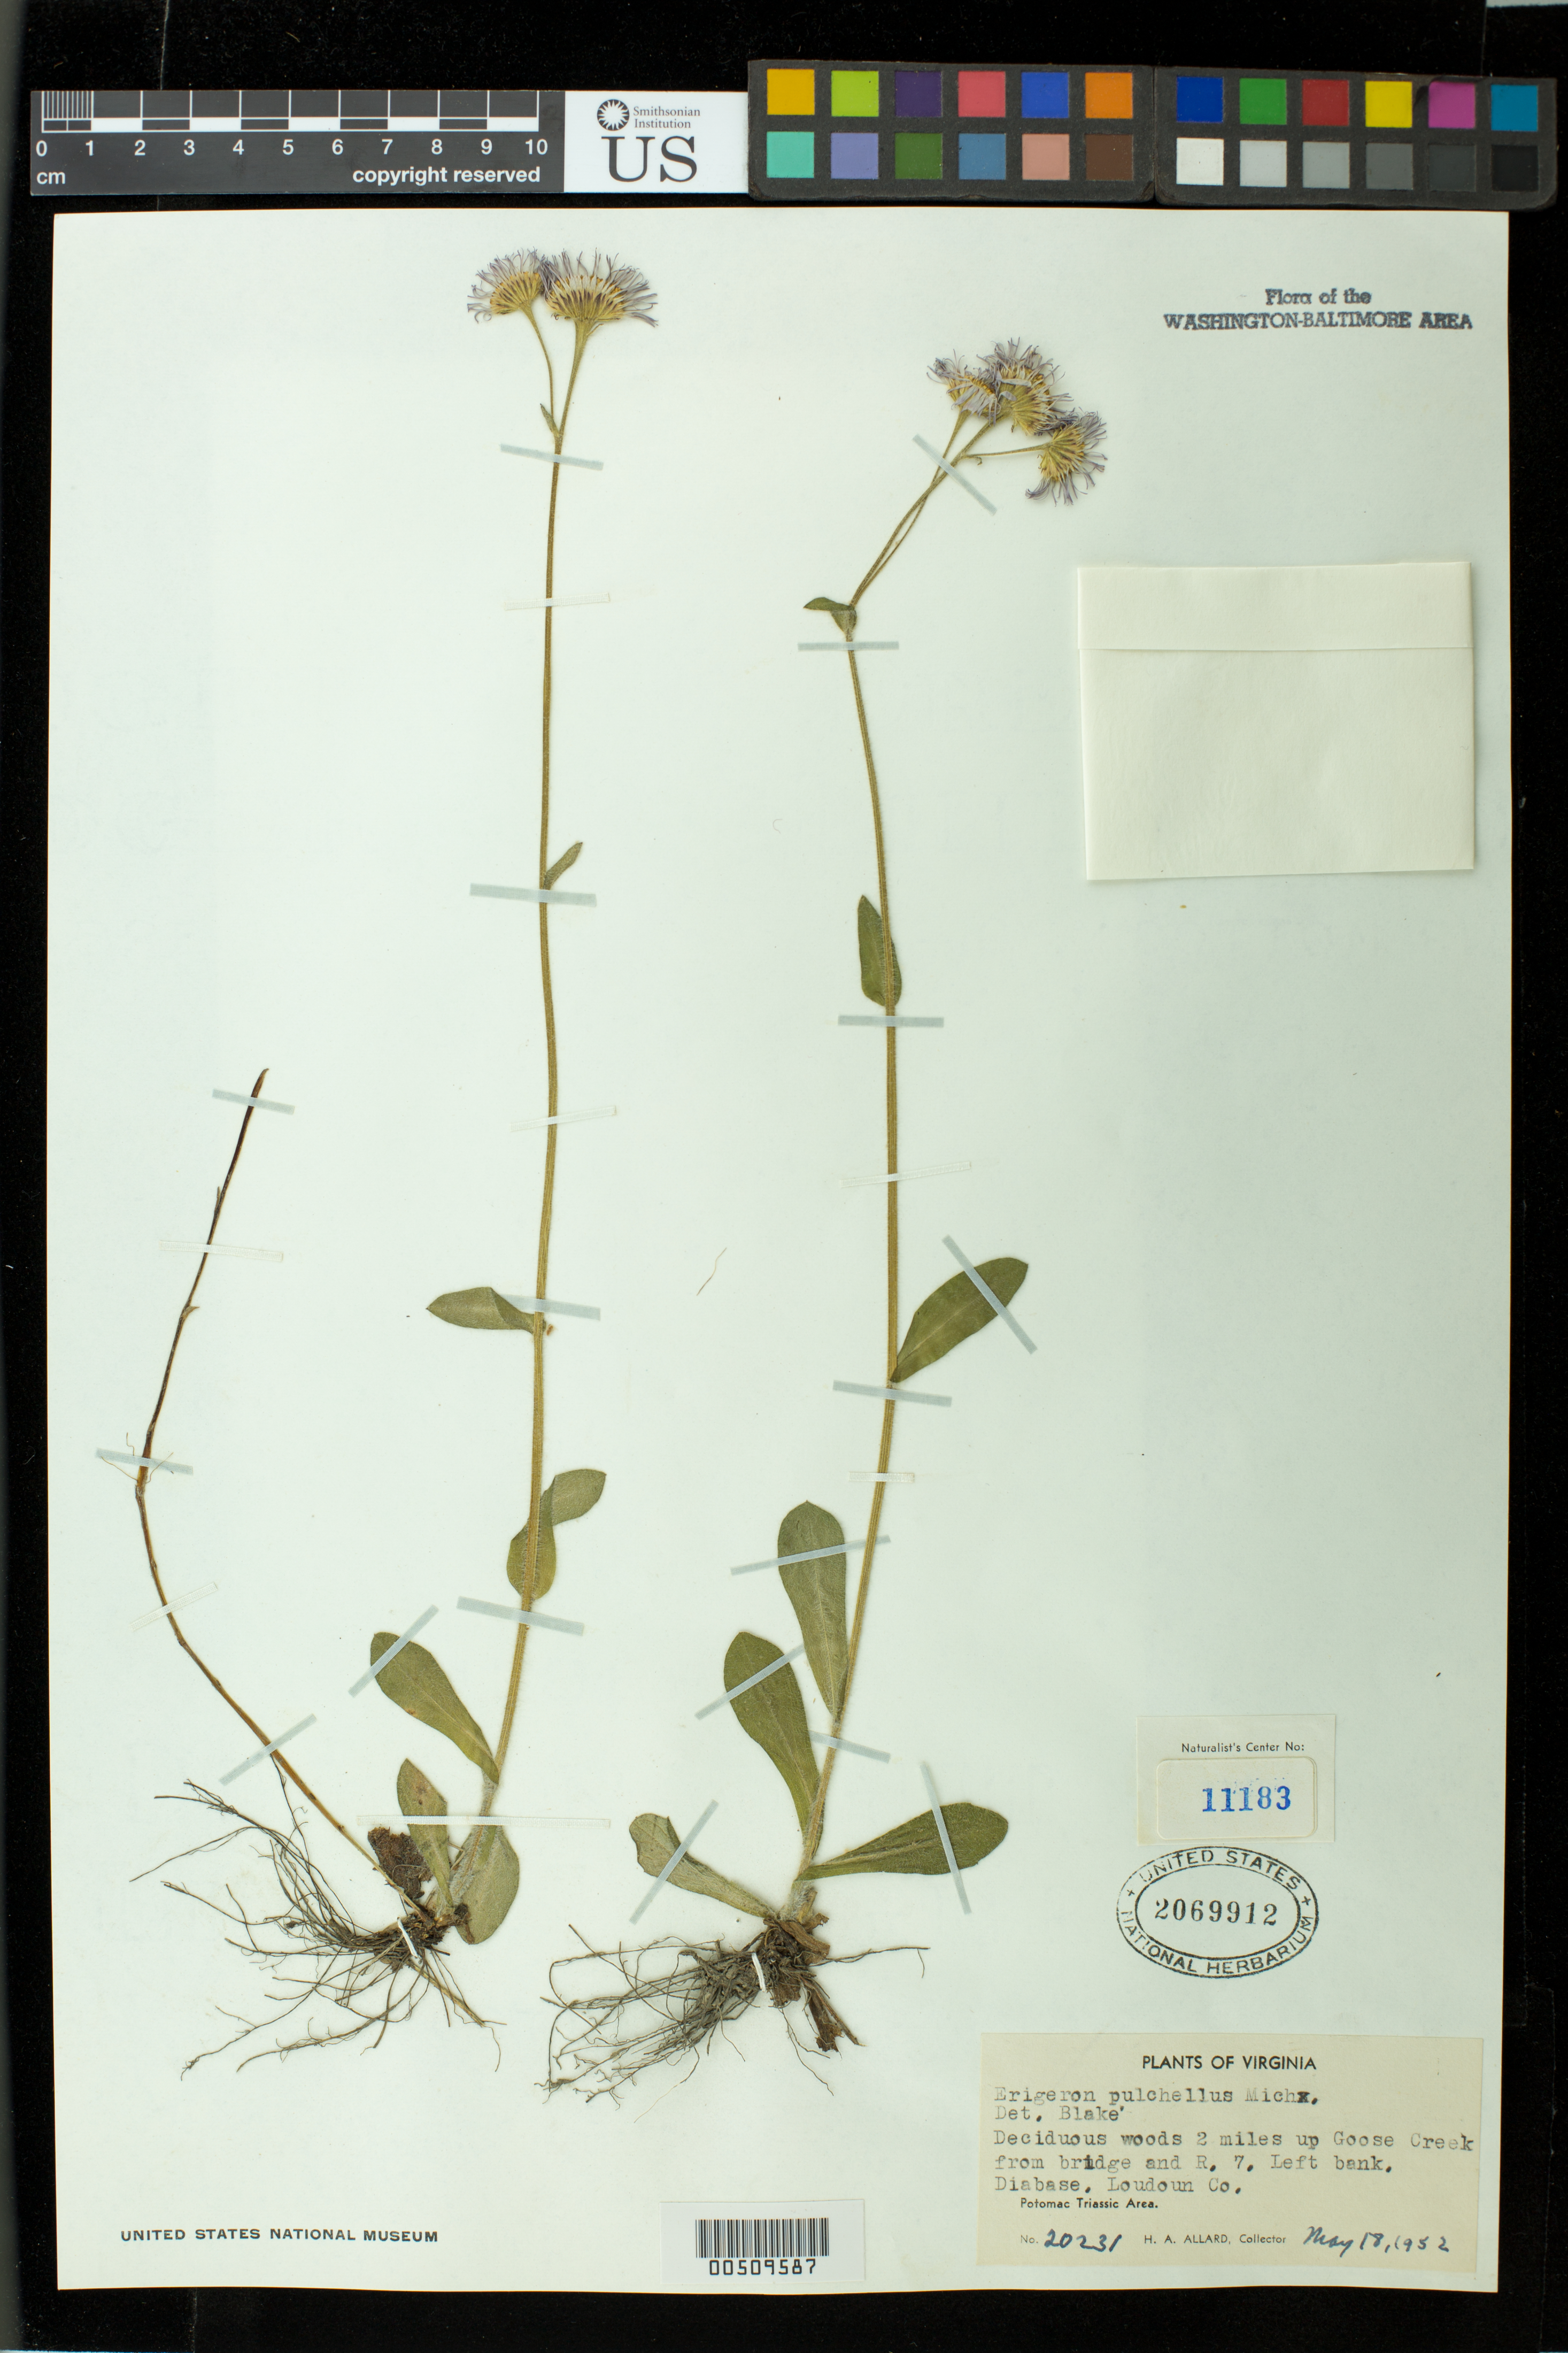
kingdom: Plantae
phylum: Tracheophyta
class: Magnoliopsida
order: Asterales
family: Asteraceae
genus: Erigeron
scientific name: Erigeron pulchellus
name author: Michx.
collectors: H. A. Allard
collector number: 20231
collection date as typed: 18 May 1952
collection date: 1952-05-18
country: United States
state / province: Virginia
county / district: Loudoun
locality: Diabase, 2 mi. up Goose Creek from Bridge and Rt. 7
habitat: Deciduous woods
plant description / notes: Specimens returned from Naturalist Center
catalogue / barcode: US 2069912